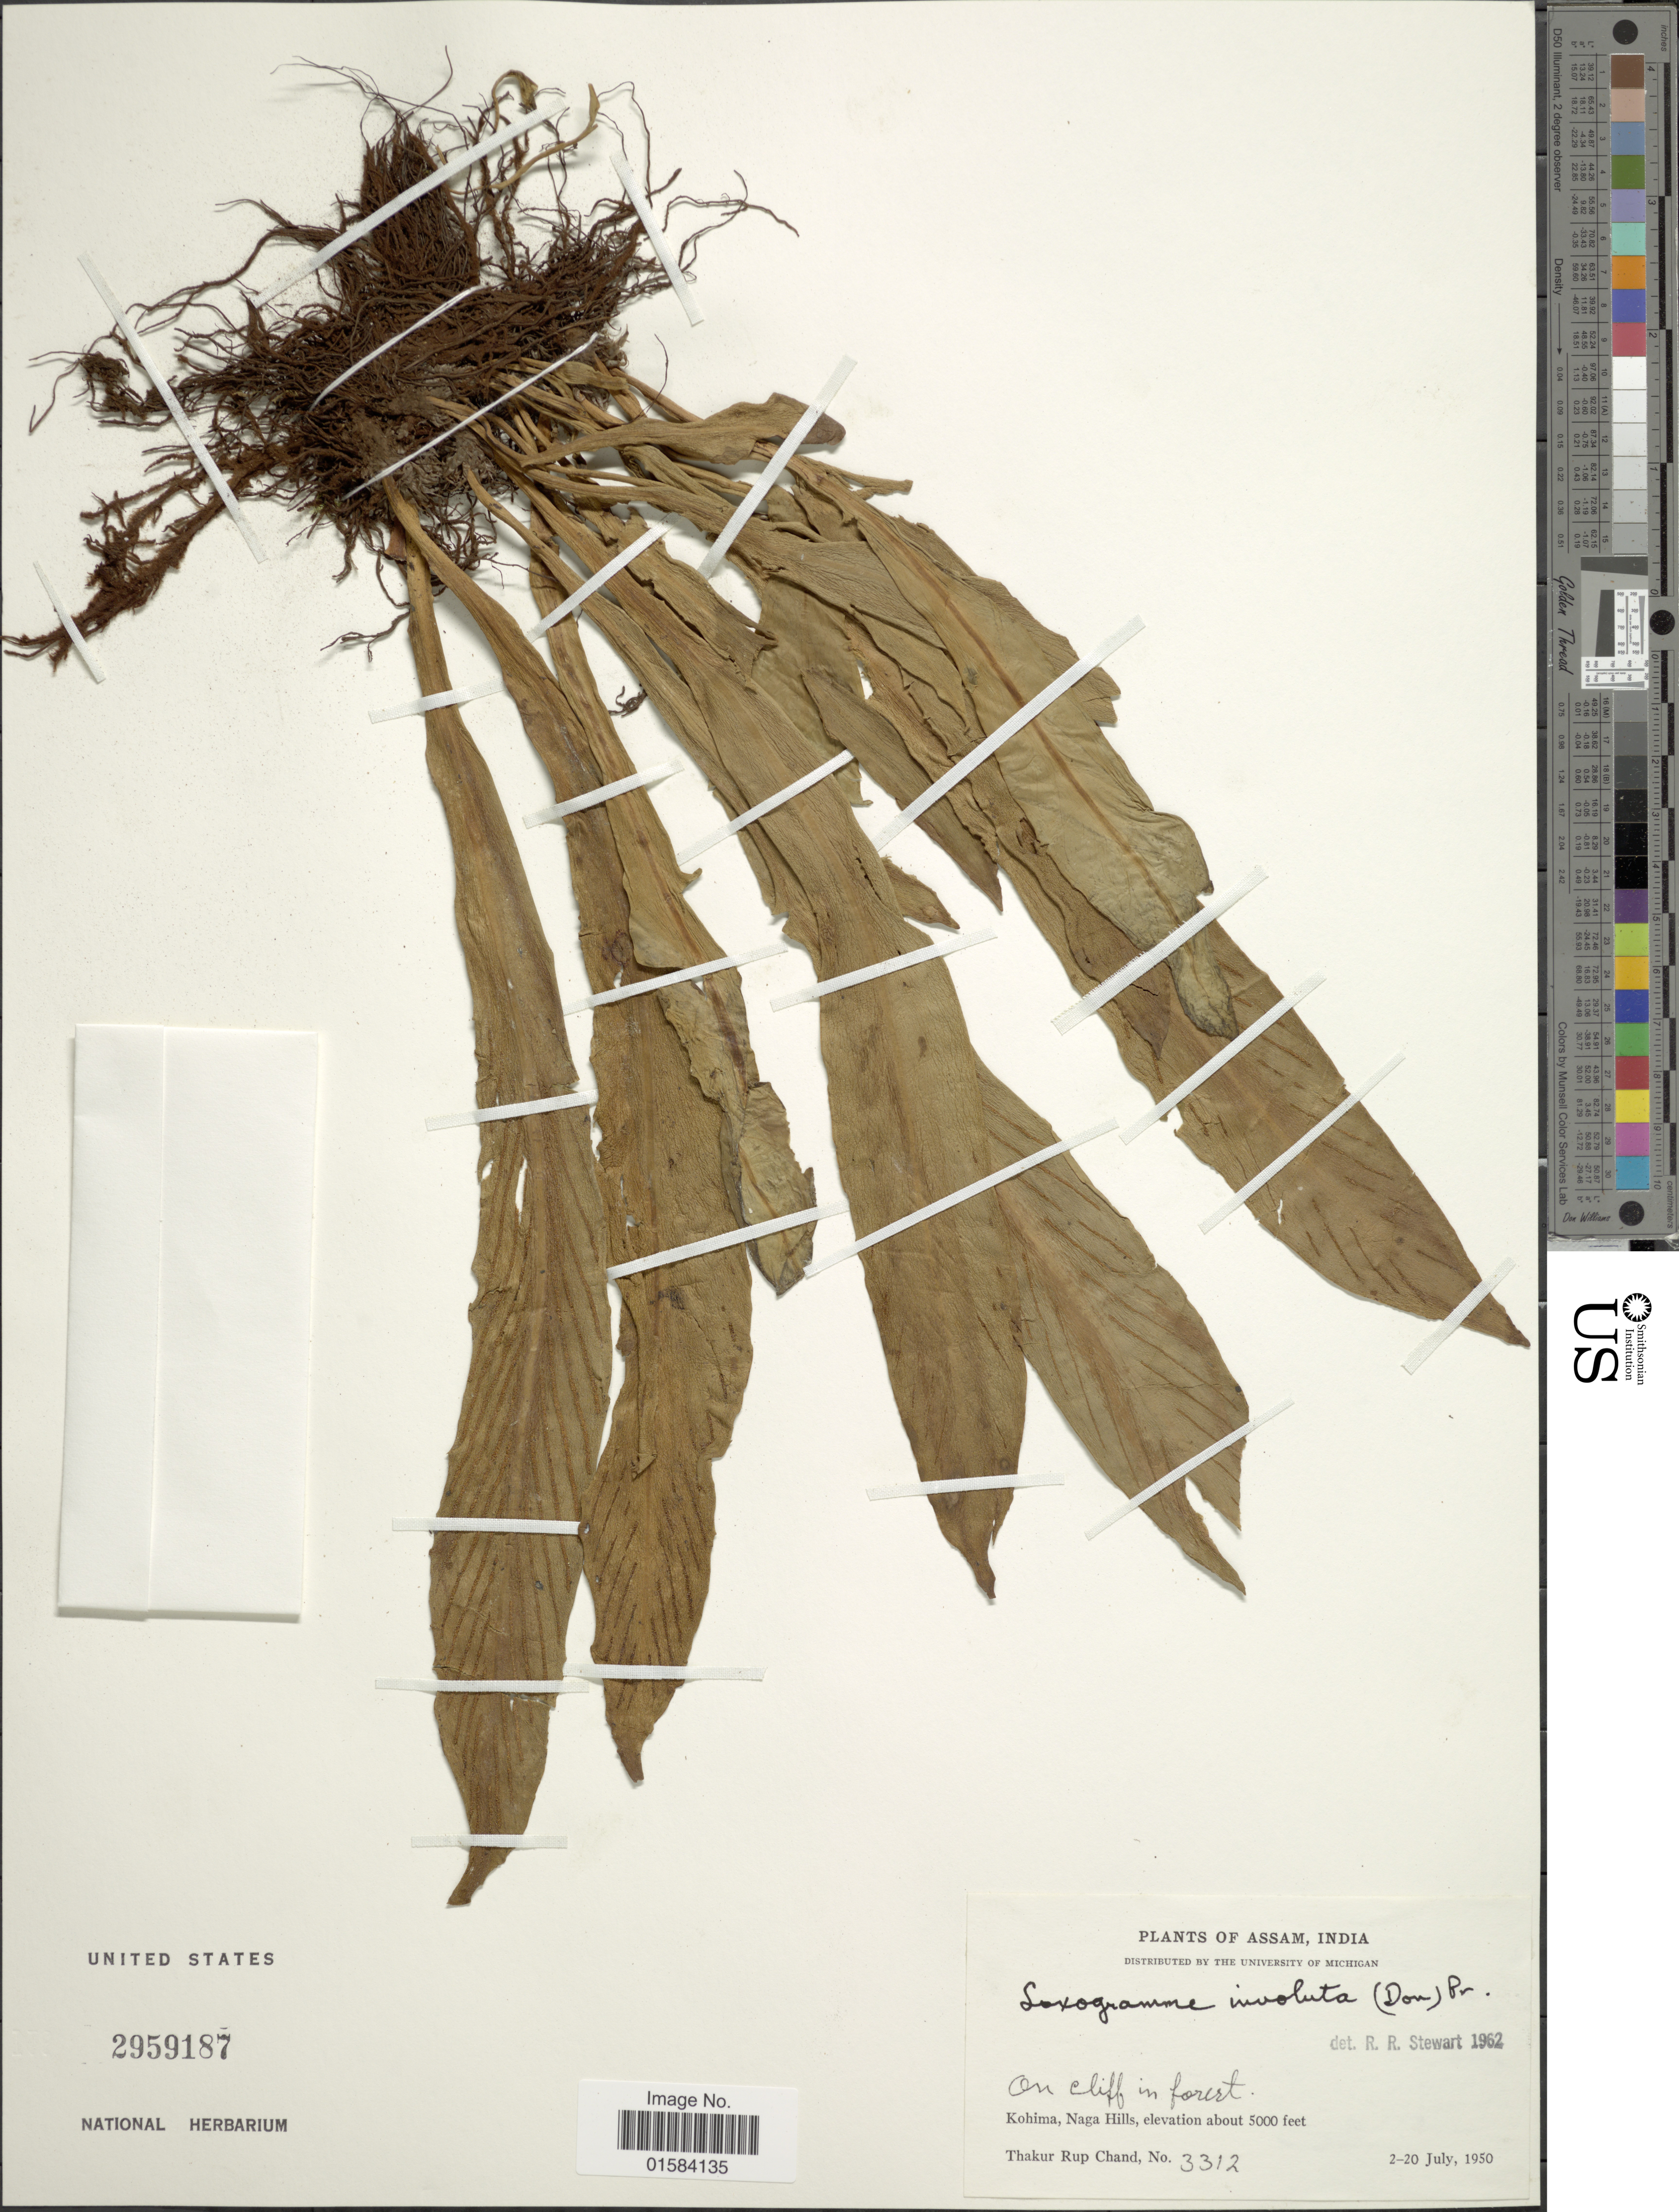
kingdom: Plantae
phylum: Tracheophyta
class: Polypodiopsida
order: Polypodiales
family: Polypodiaceae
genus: Loxogramme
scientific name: Loxogramme involuta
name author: (D. Don) C. Presl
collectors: T. R. Chand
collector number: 3312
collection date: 1950-07-02/1950-07-20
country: India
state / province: Nagaland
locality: Kohima Naga Hills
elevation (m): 1524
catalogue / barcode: US 2959187